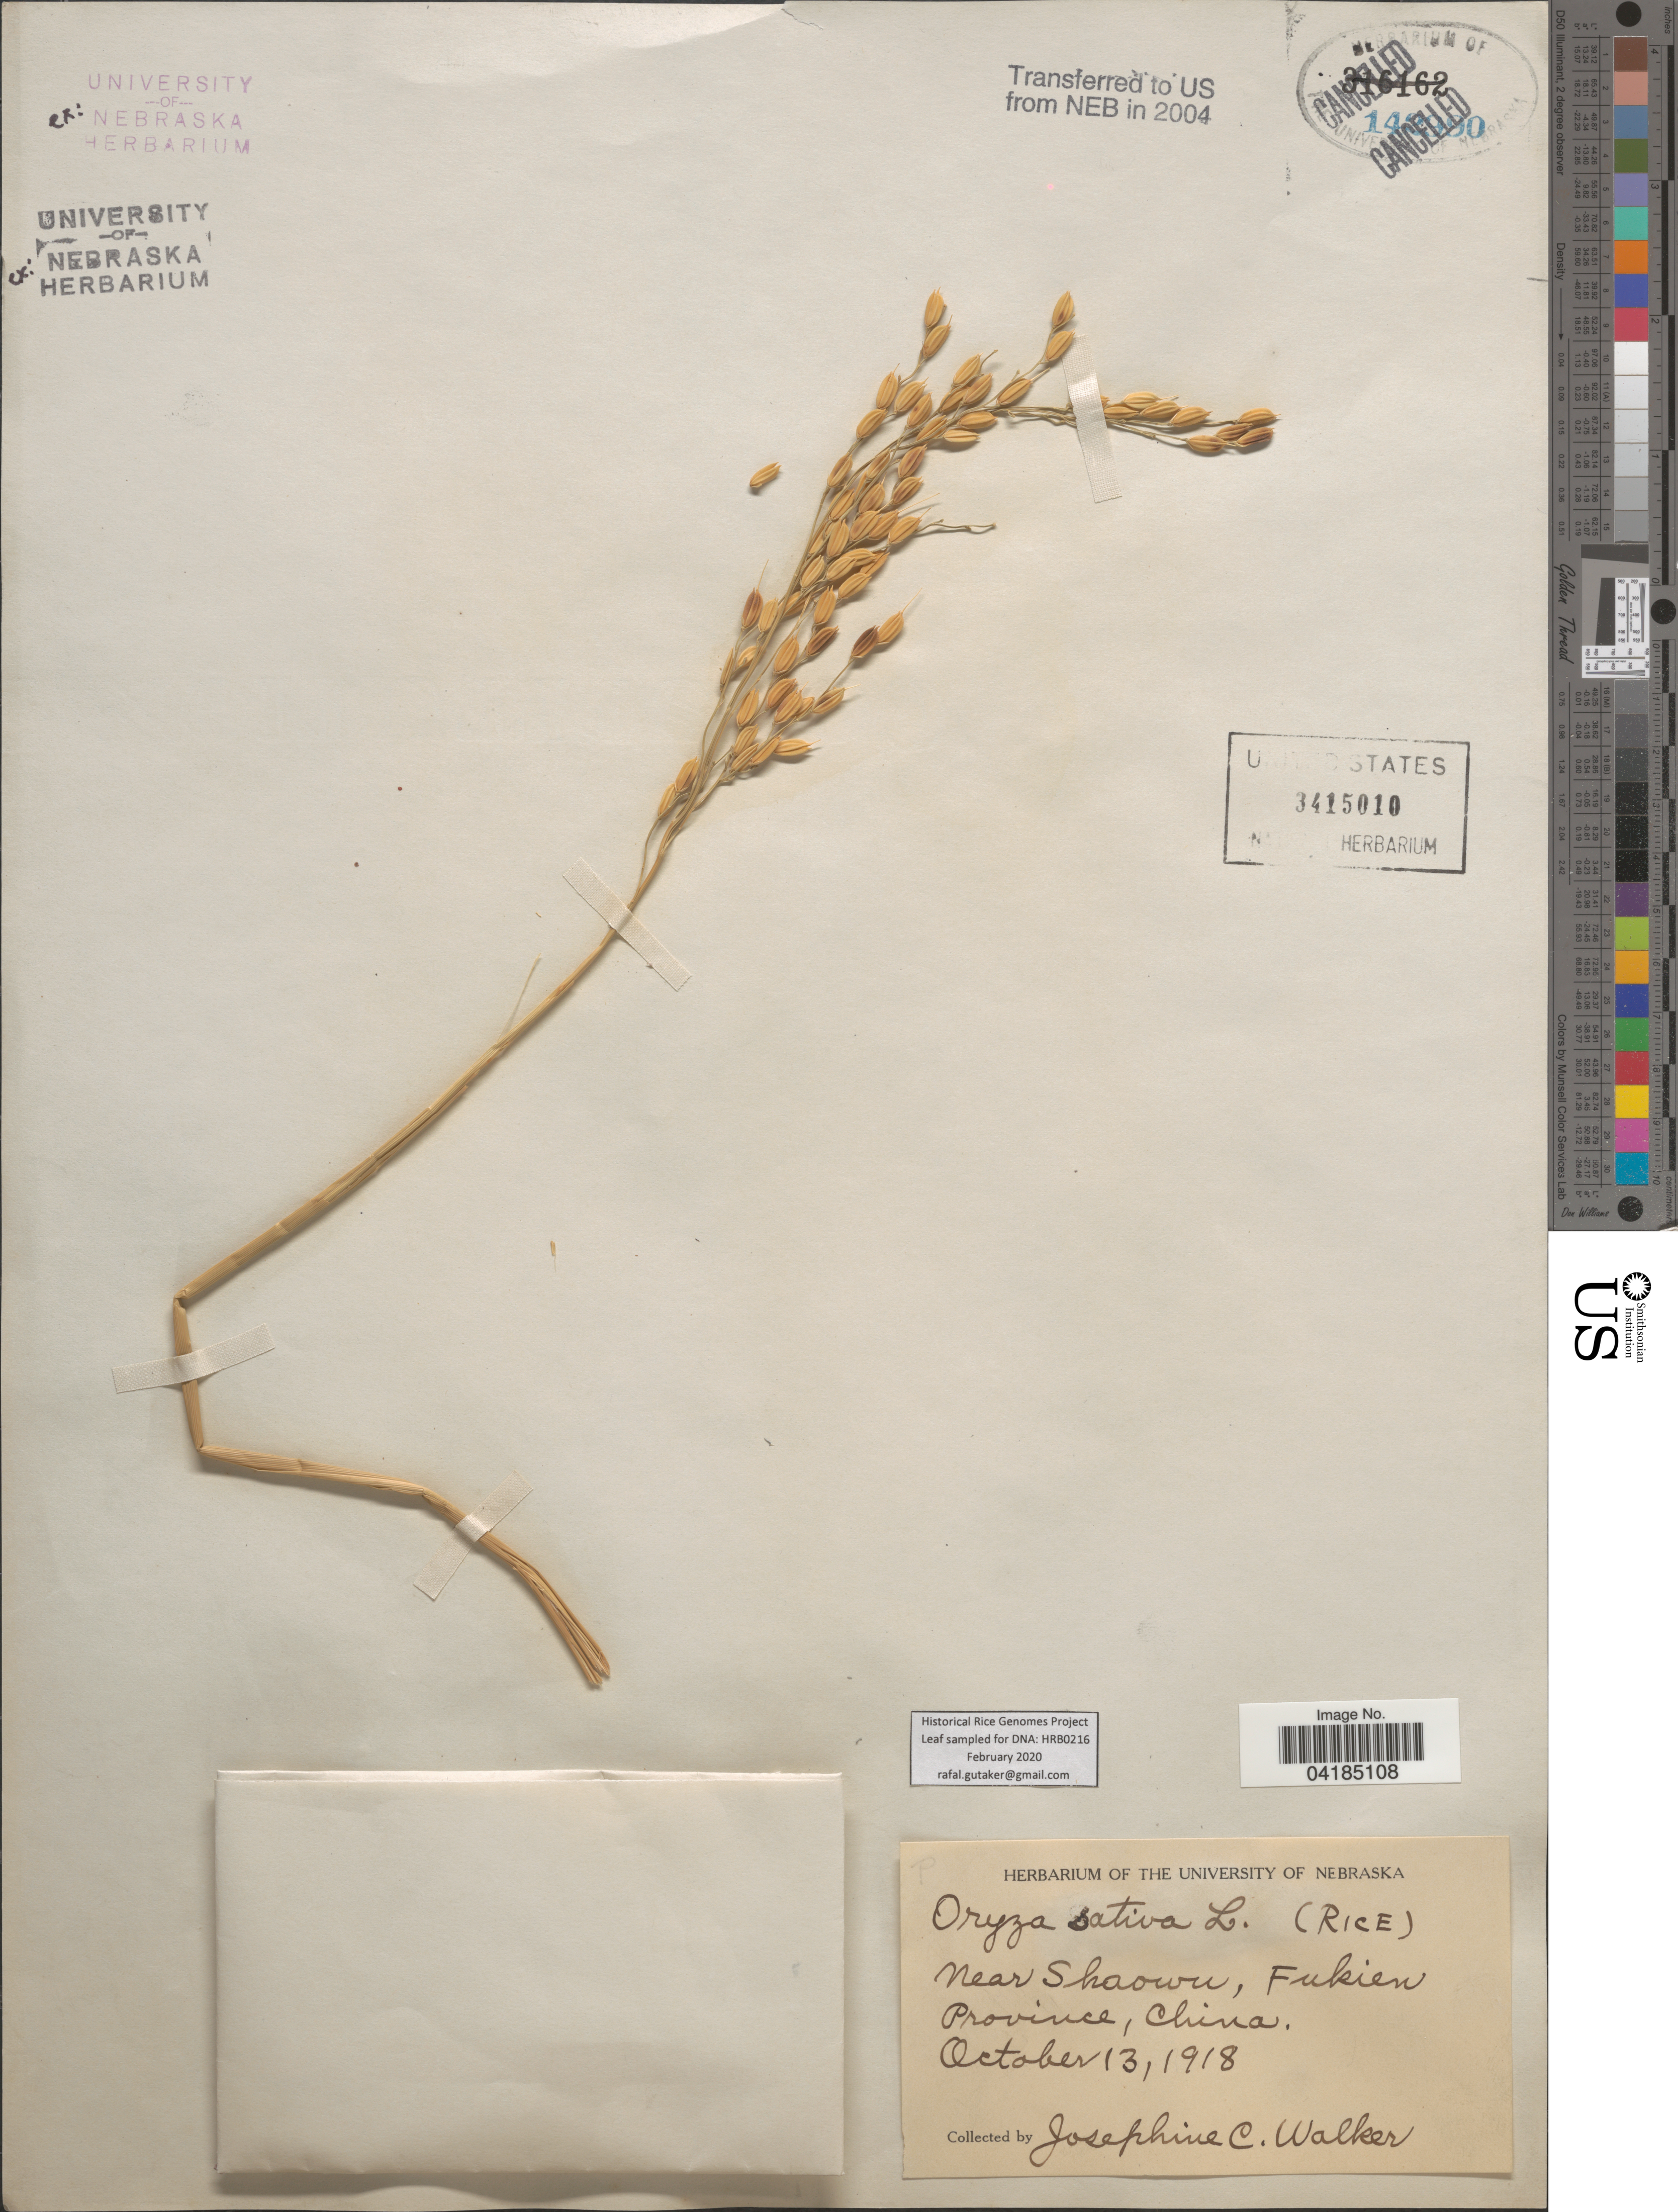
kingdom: Plantae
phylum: Tracheophyta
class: Liliopsida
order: Poales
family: Poaceae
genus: Oryza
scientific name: Oryza sativa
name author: L.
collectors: J. Walker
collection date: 1918-10-13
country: China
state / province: Fujian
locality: Near Shaowu, Fukien Province.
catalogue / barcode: US 3415010